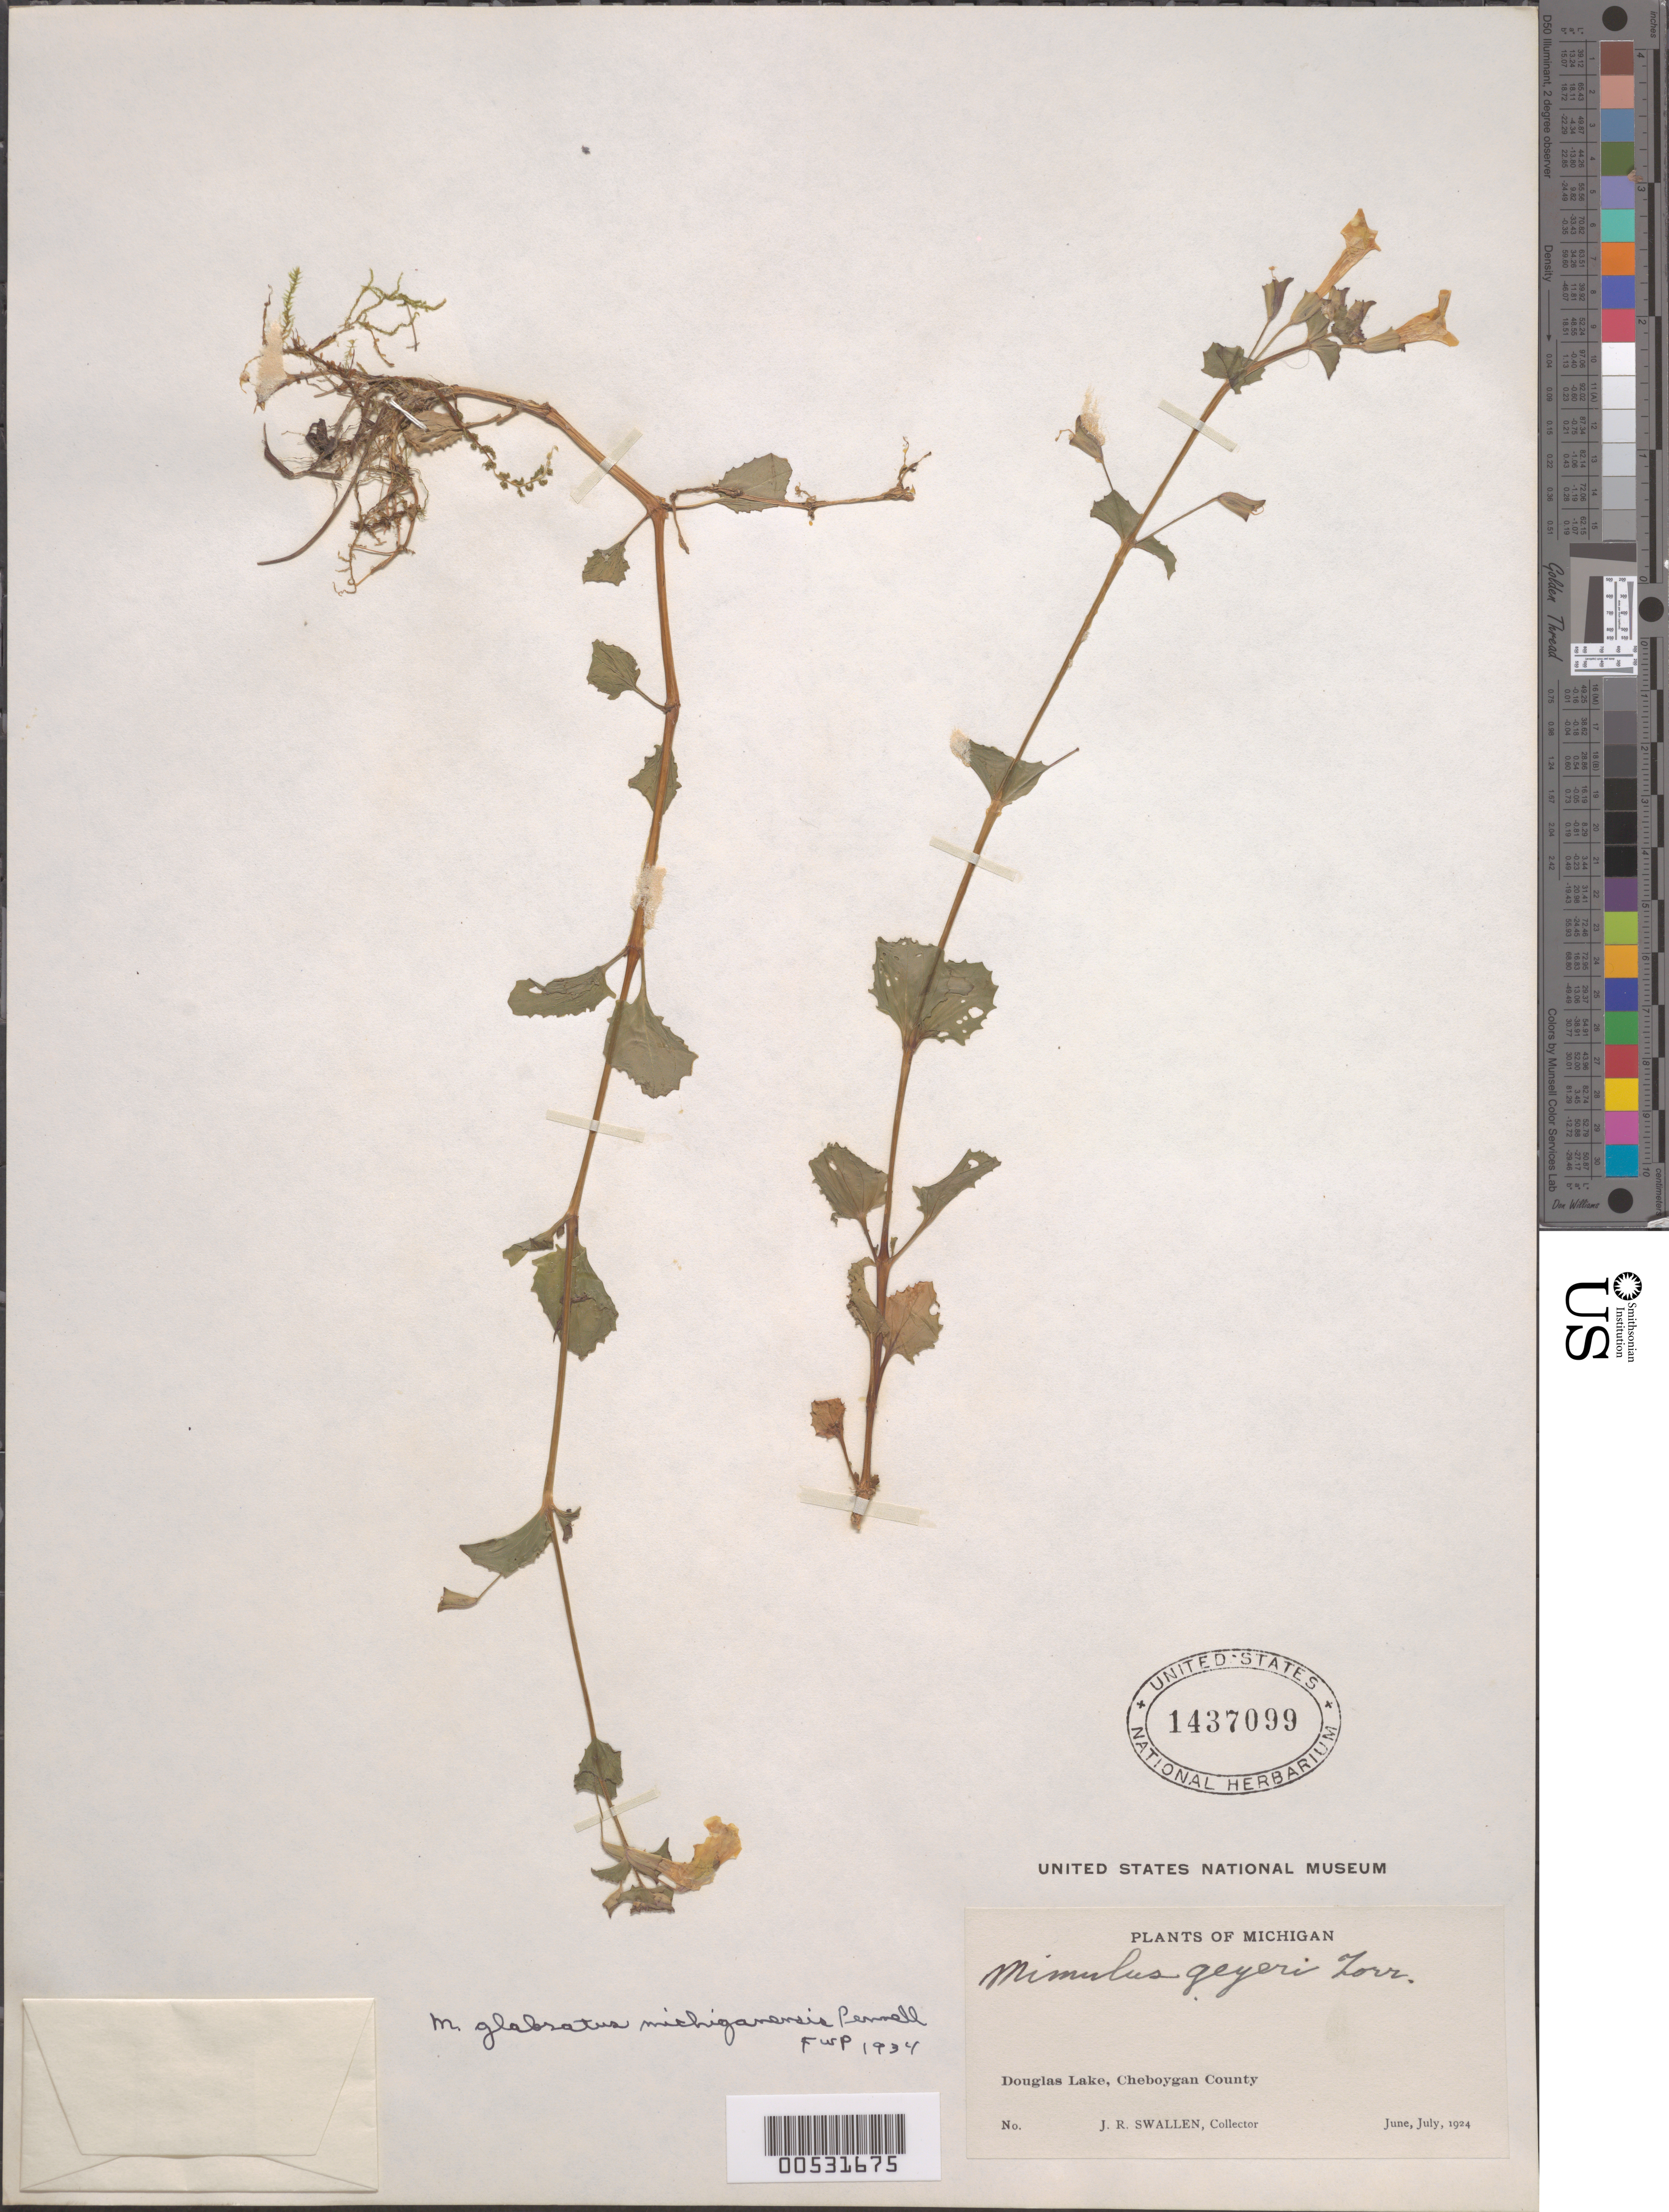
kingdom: Plantae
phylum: Tracheophyta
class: Magnoliopsida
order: Lamiales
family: Phrymaceae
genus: Mimulus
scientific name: Mimulus glabratus subsp. michiganensis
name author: Pennell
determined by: Pennell, F. W.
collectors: J. R. Swallen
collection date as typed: Jun 1924 to -- Jul 1924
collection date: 1924-06/1924-07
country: United States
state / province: Michigan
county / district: Cheboygan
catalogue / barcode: US 1437099